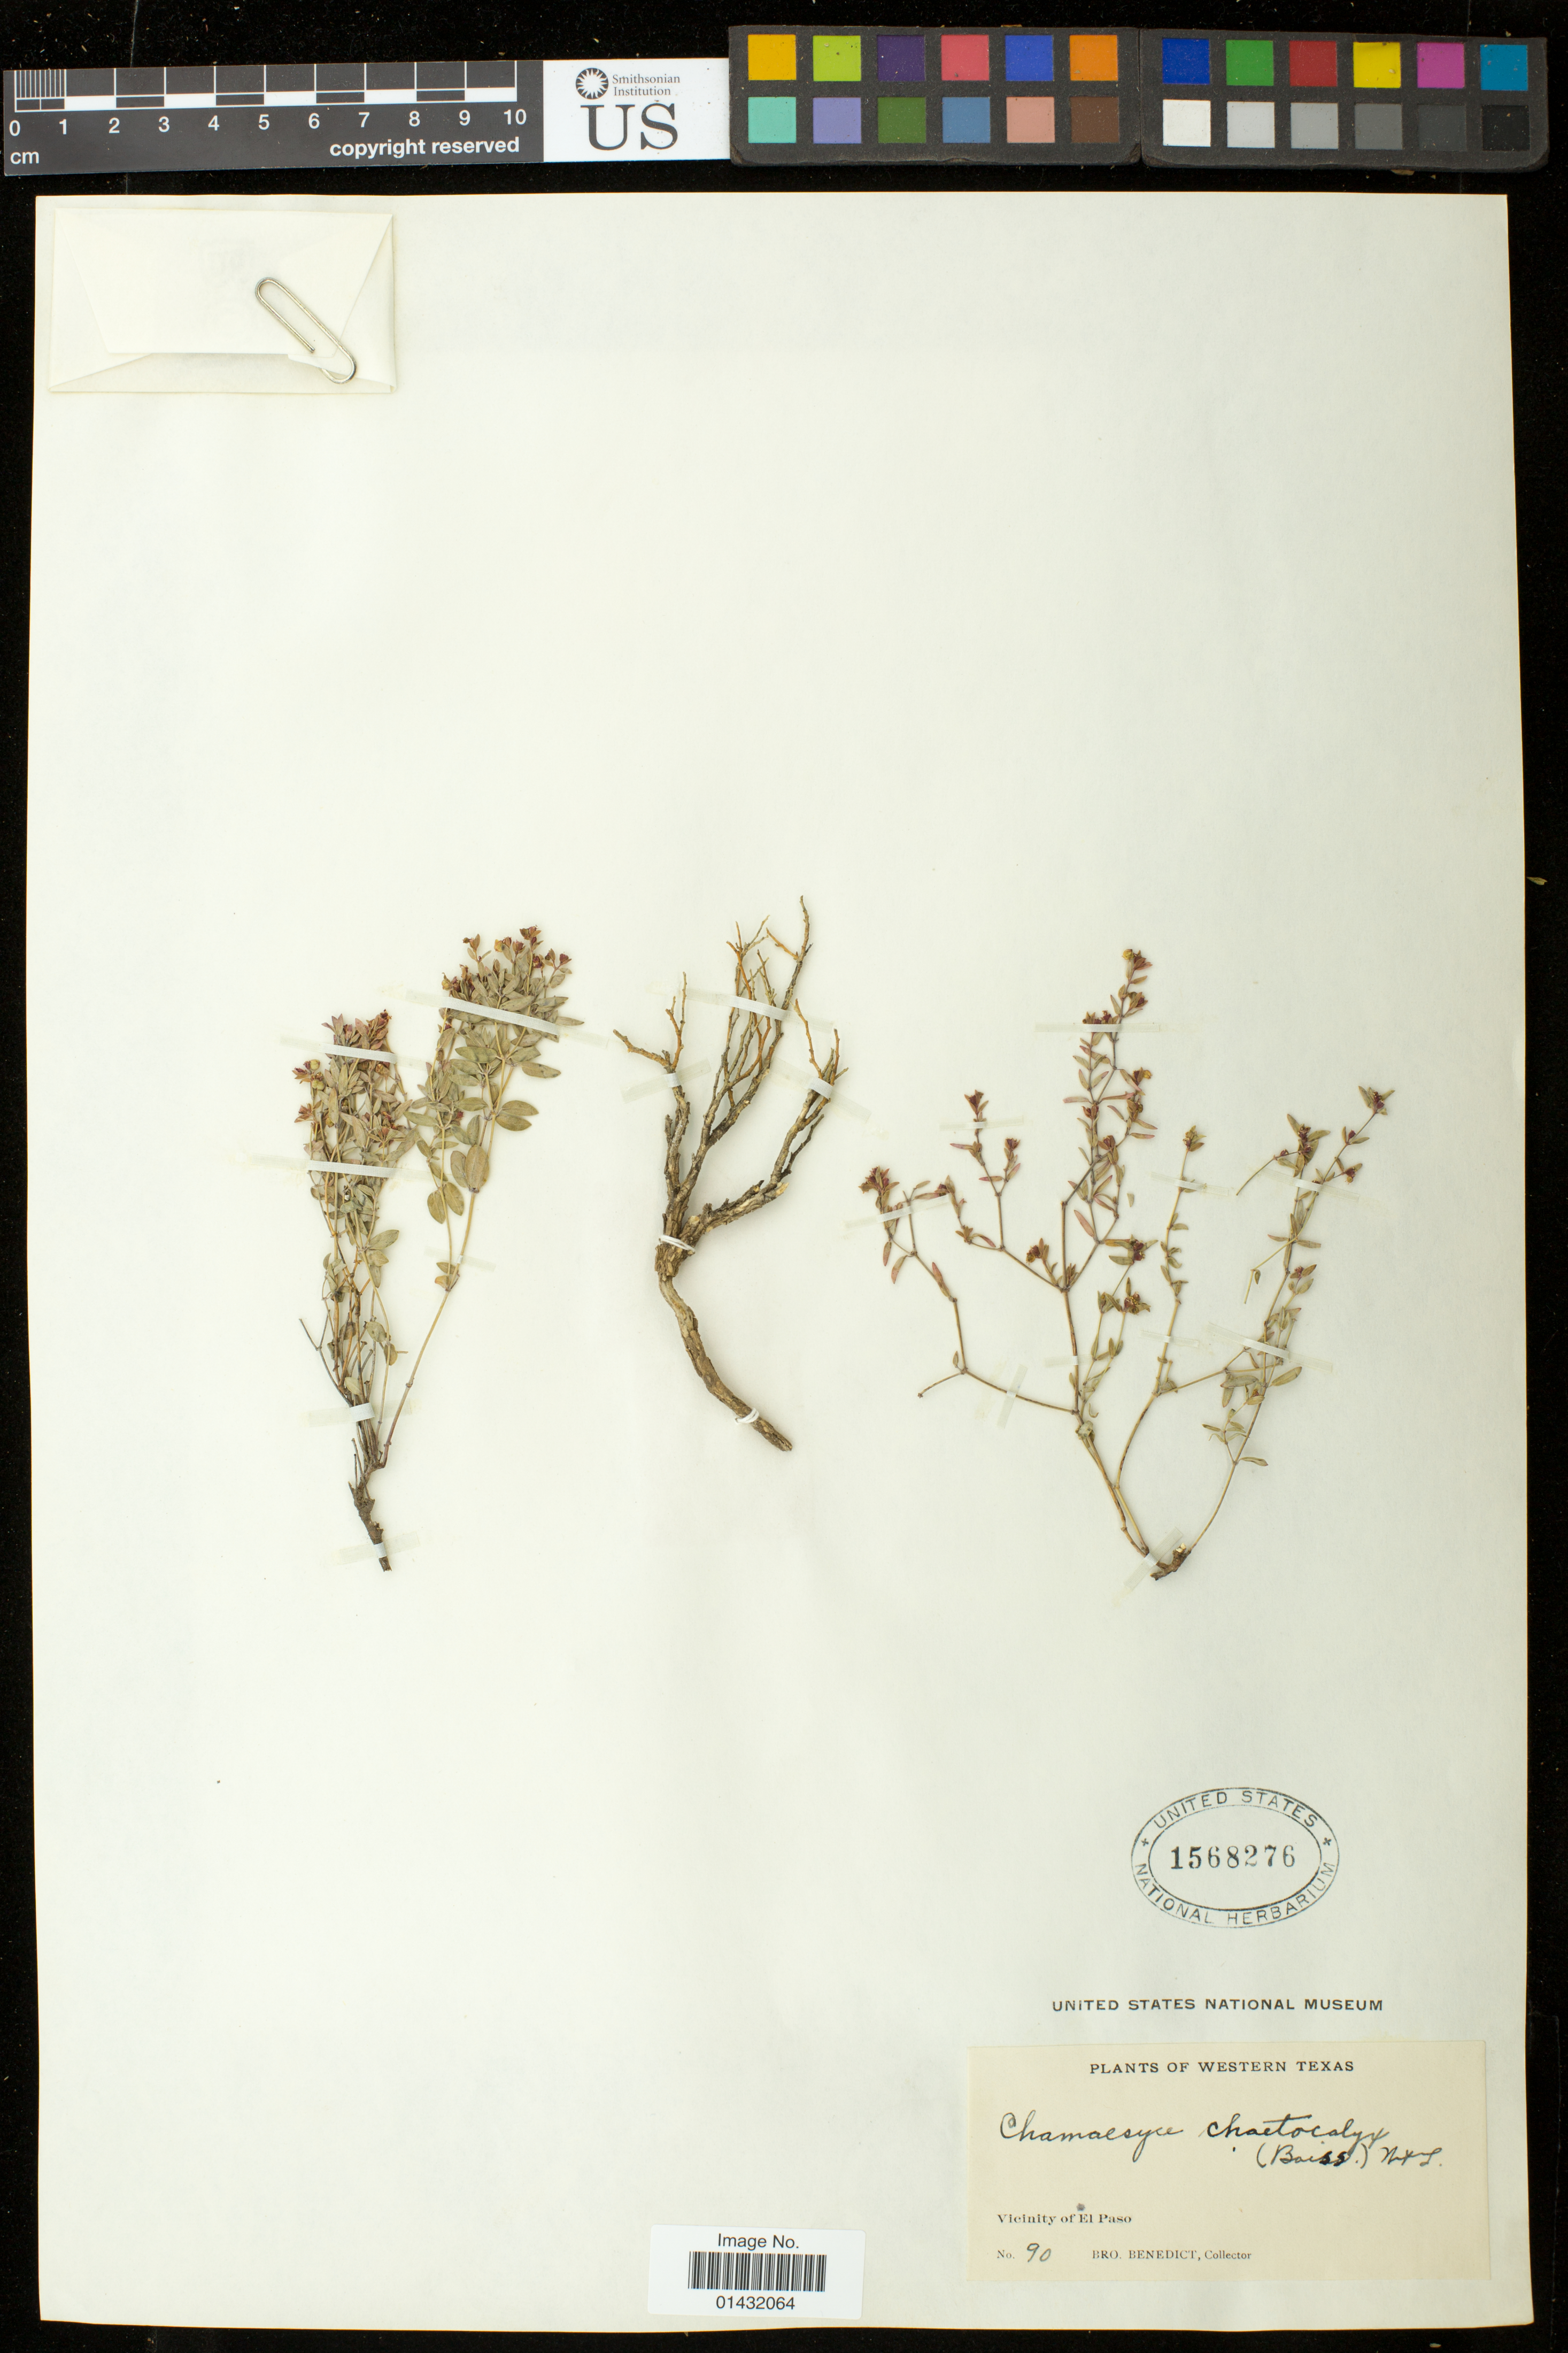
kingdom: Plantae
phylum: Tracheophyta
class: Magnoliopsida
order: Malpighiales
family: Euphorbiaceae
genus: Euphorbia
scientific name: Euphorbia chaetocalyx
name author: Tidestr.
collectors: Bro. Benedict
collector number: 90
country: United States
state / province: Texas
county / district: El Paso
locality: Vicinity of El Paso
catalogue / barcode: US 1568276